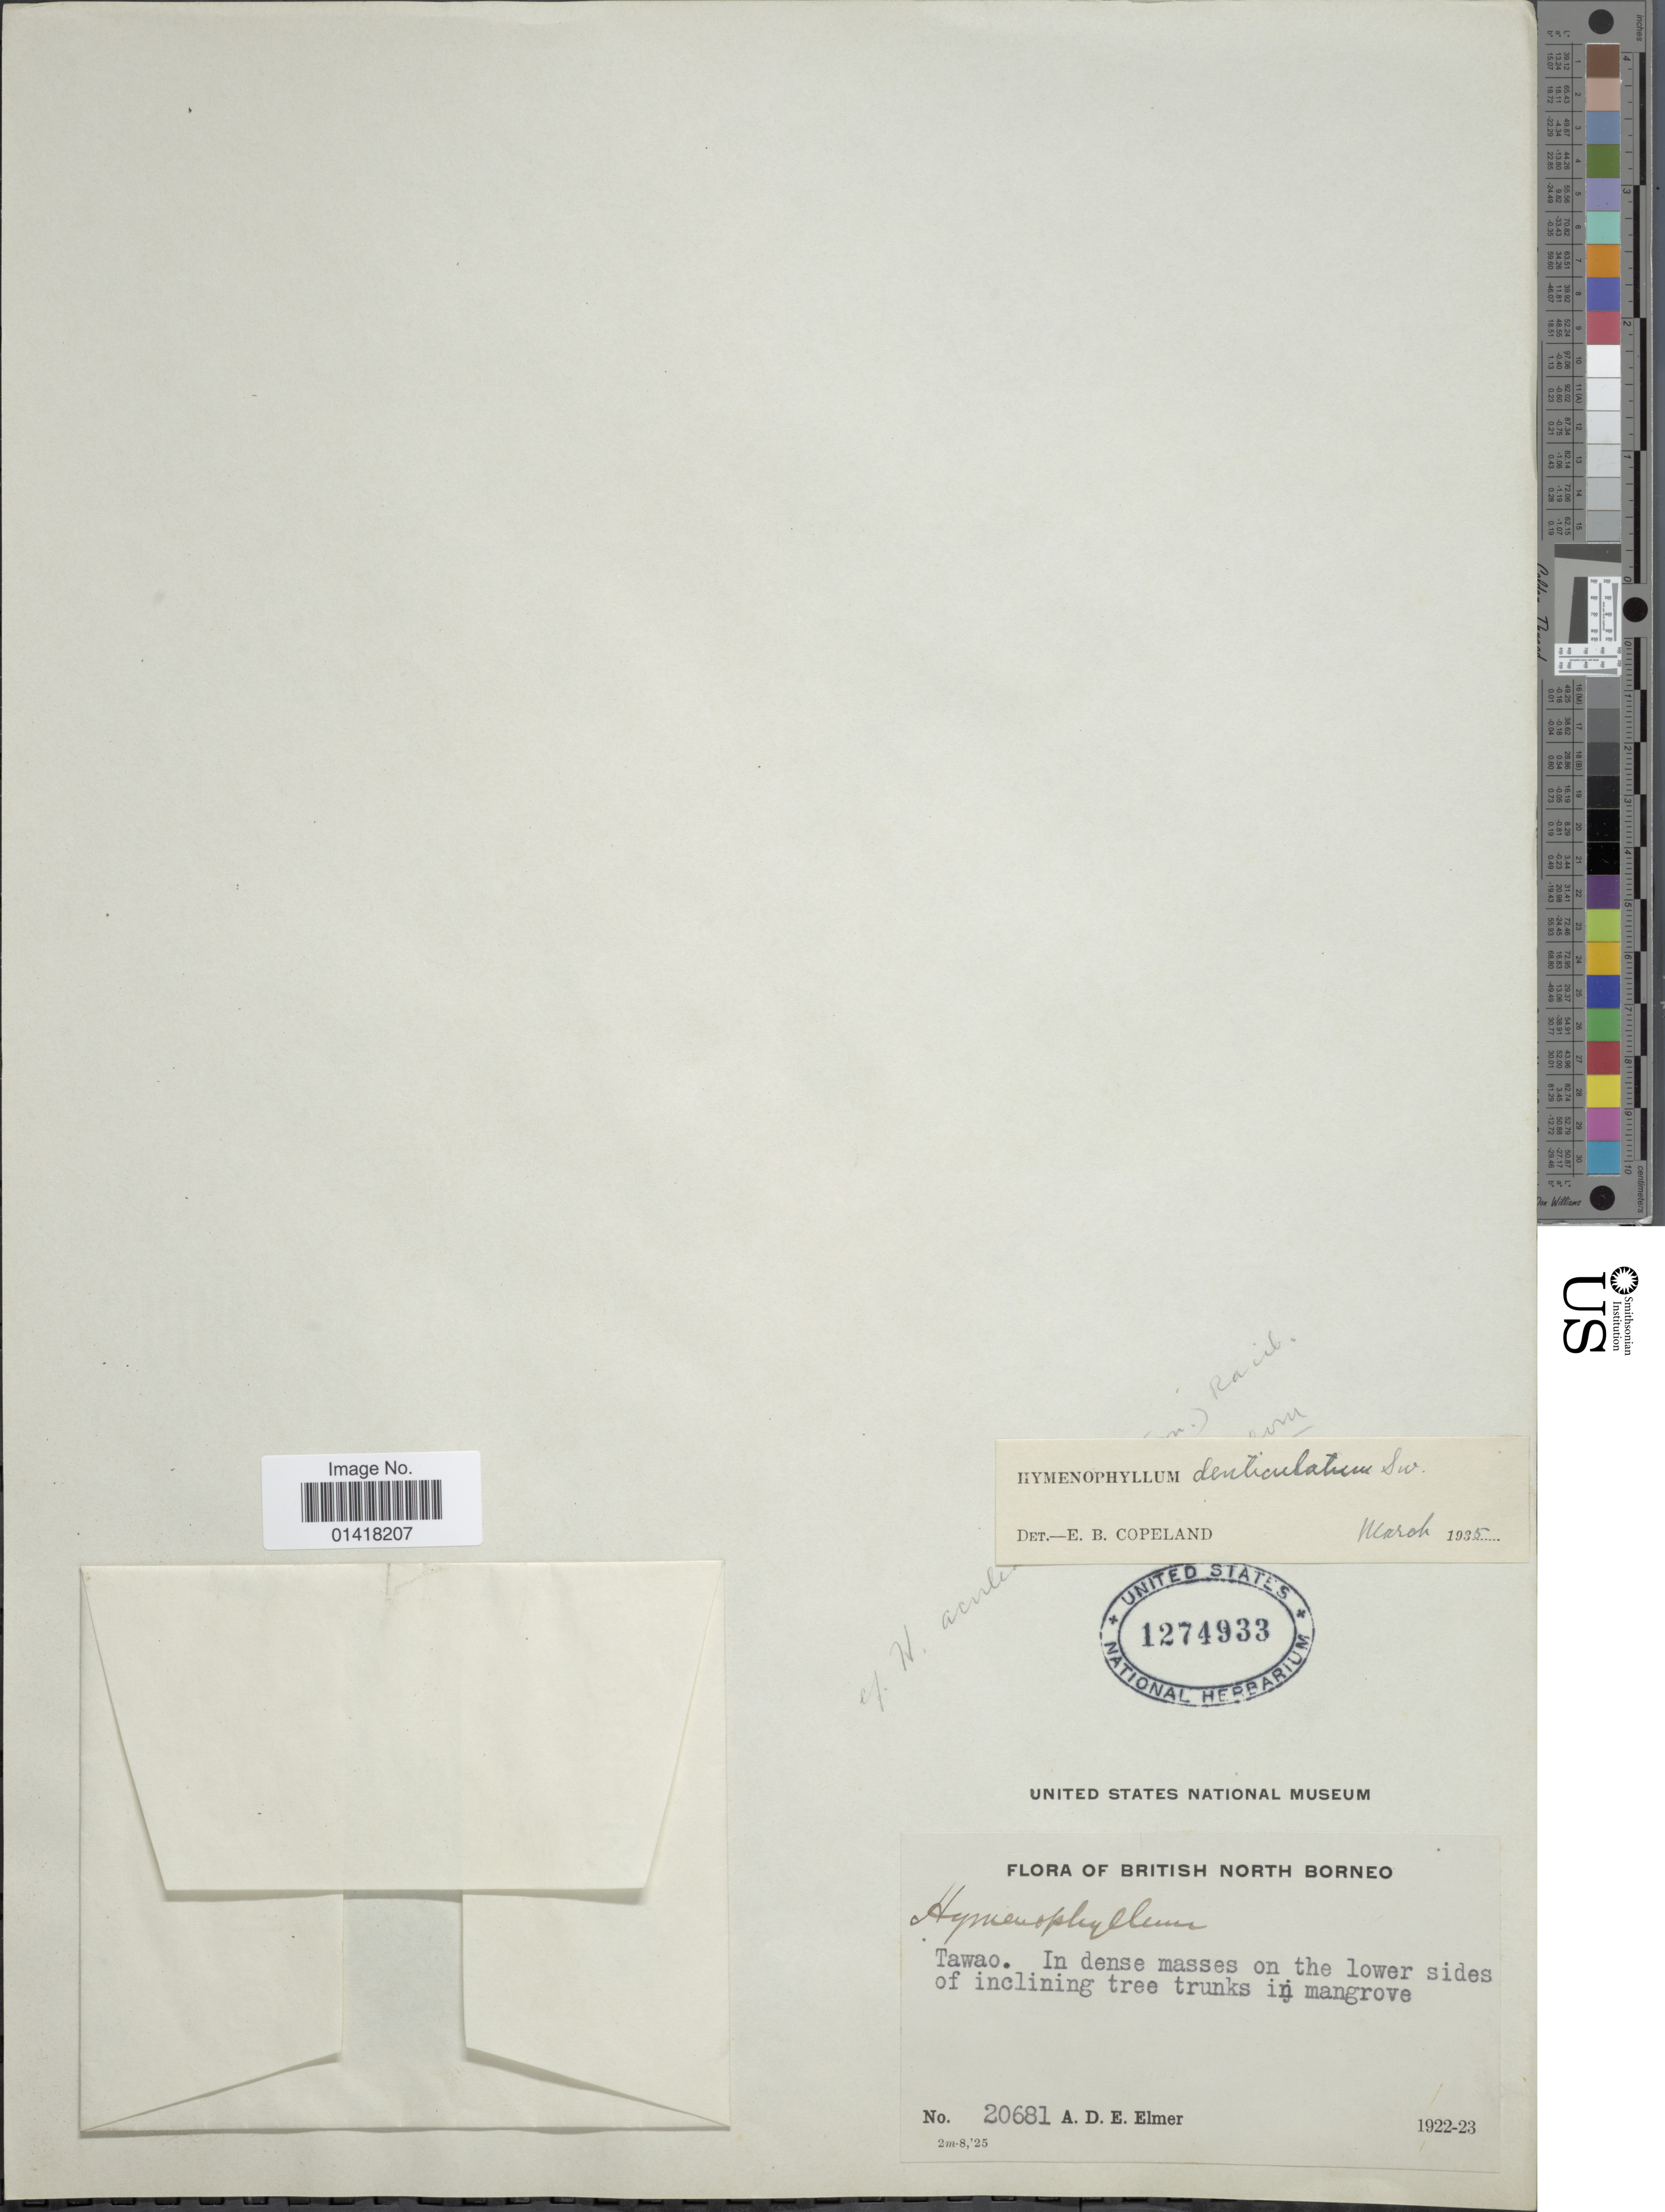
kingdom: Plantae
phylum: Tracheophyta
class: Polypodiopsida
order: Hymenophyllales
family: Hymenophyllaceae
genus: Hymenophyllum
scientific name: Hymenophyllum denticulatum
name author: Sw.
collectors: A. D. E. Elmer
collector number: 20681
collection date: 1922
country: Malaysia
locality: British North Borneo. Tawao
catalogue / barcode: US 1274933